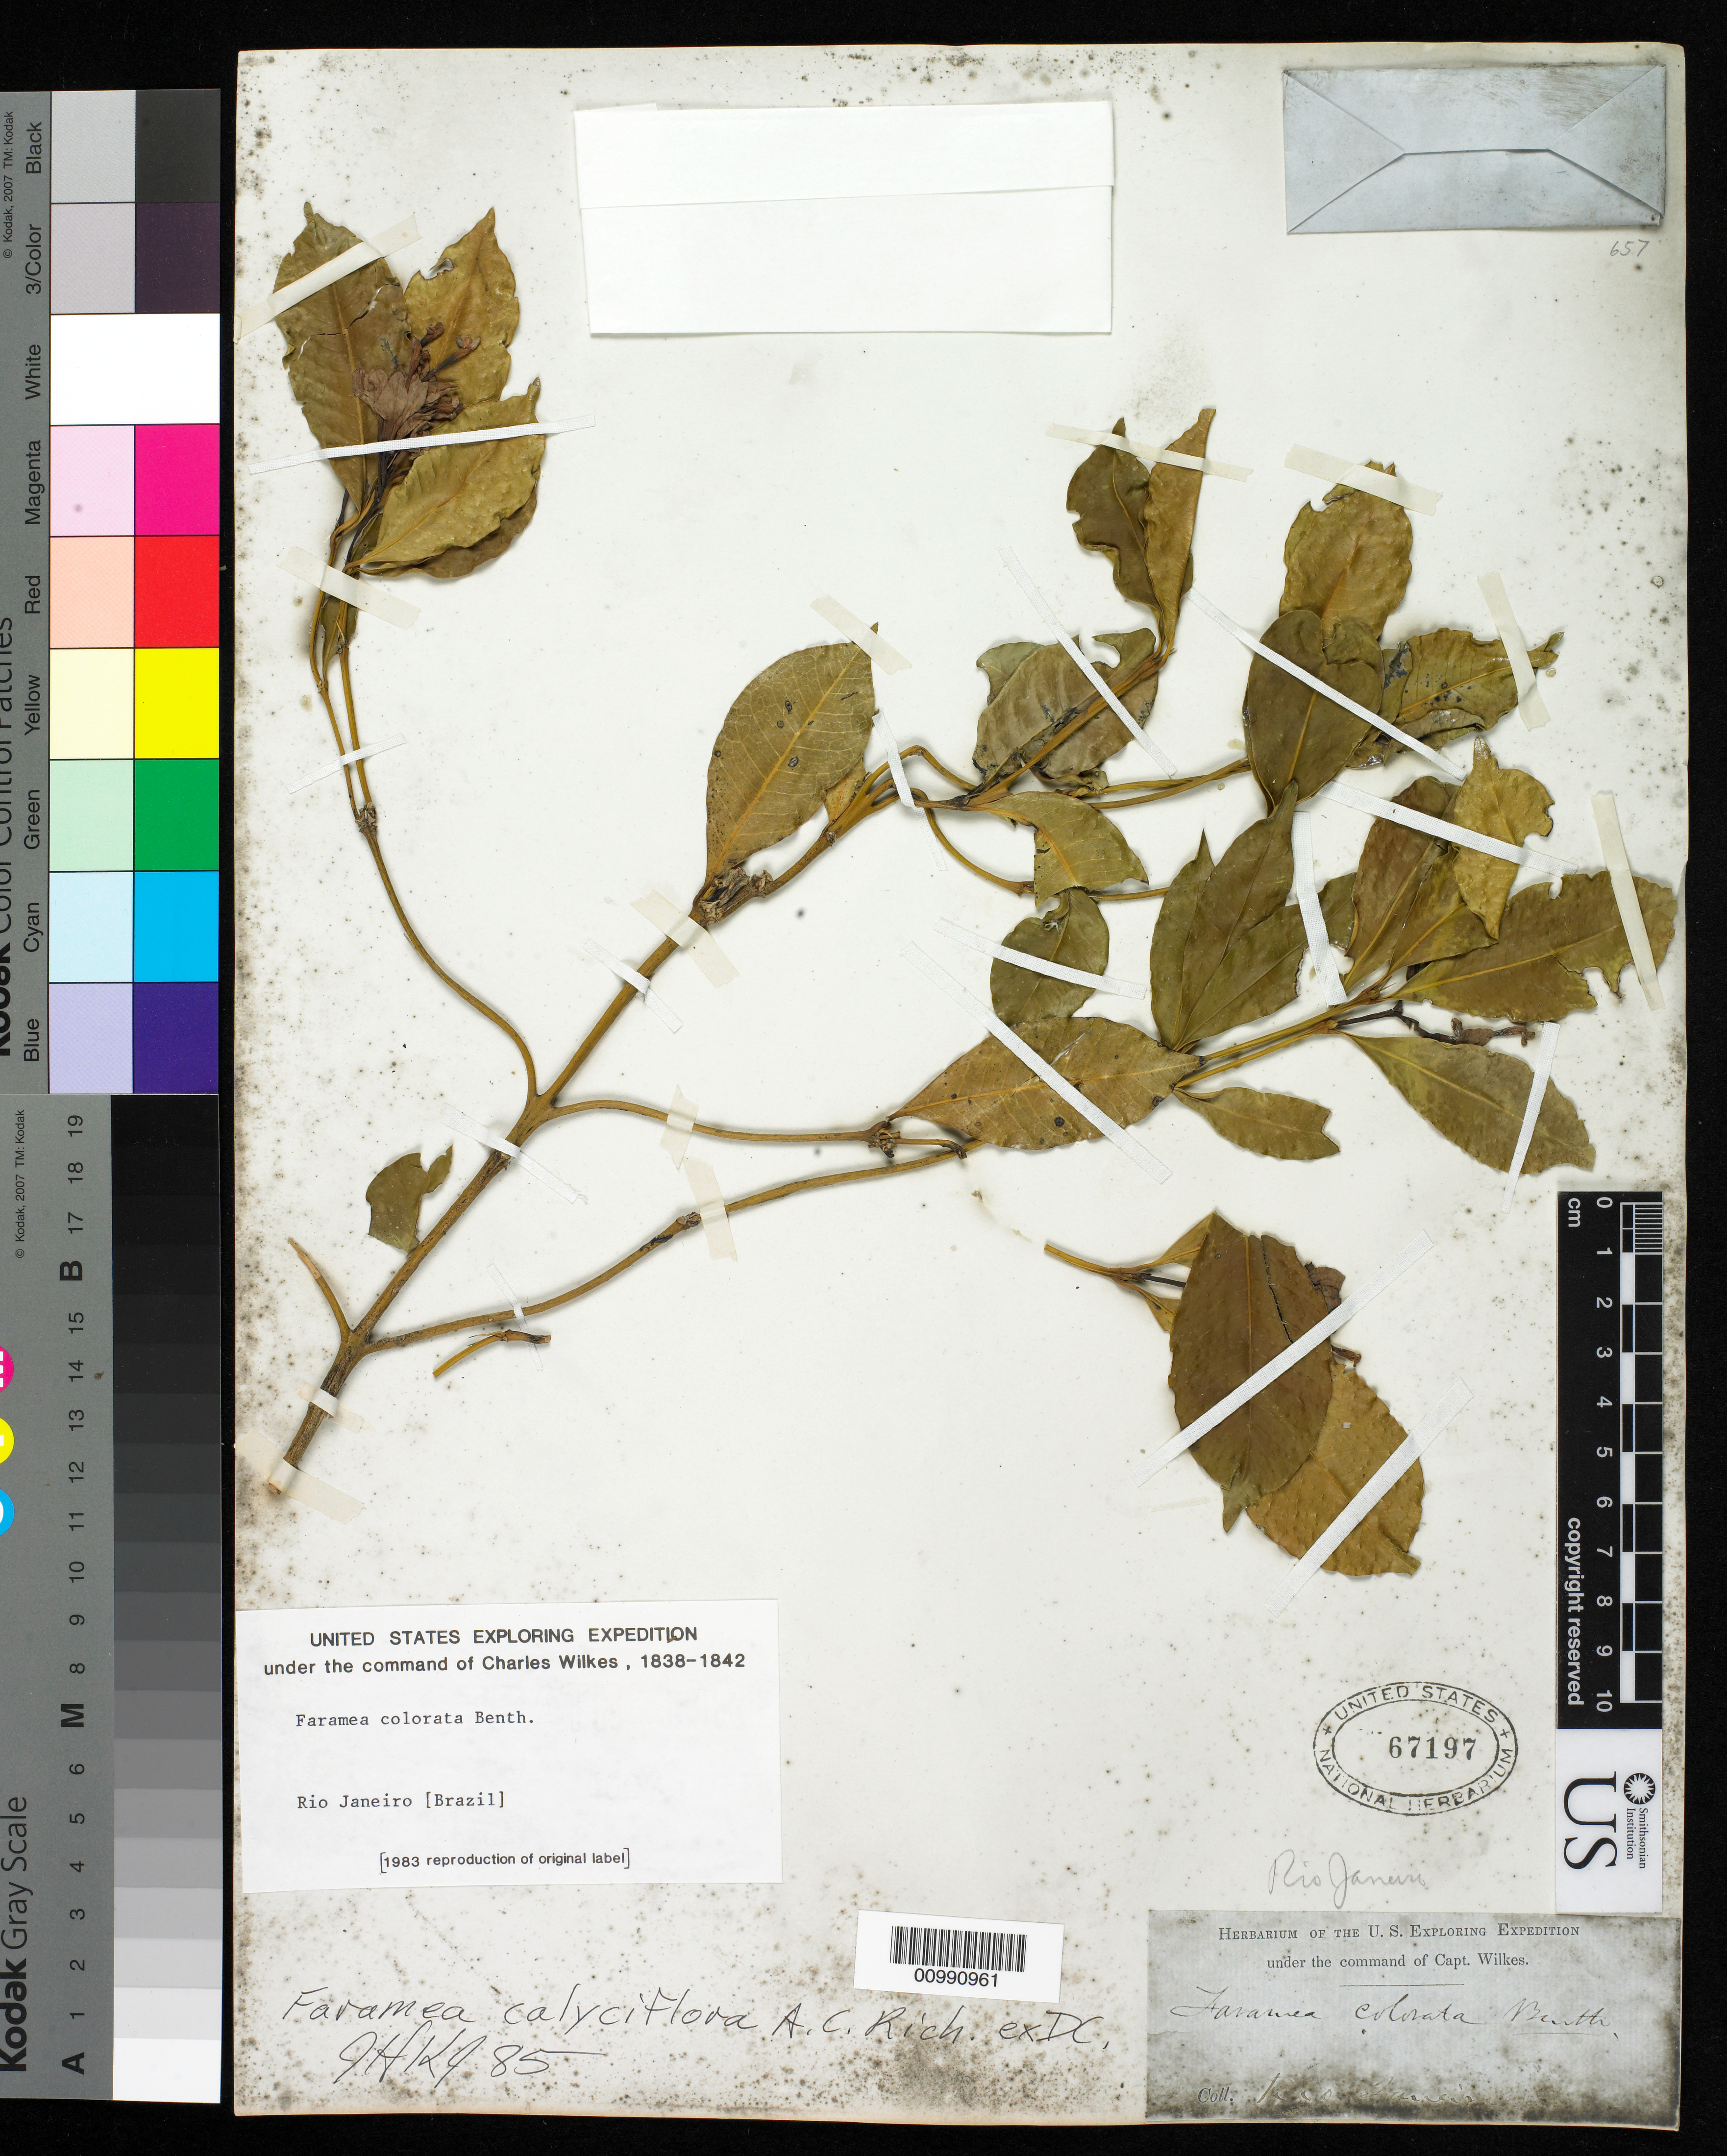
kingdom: Plantae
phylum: Tracheophyta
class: Magnoliopsida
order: Gentianales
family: Rubiaceae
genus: Faramea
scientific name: Faramea calyciflora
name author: A. Rich. ex DC.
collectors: Wilkes Explor. Exped.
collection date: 1838/1842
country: Brazil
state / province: Rio de Janeiro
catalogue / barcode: US 67197